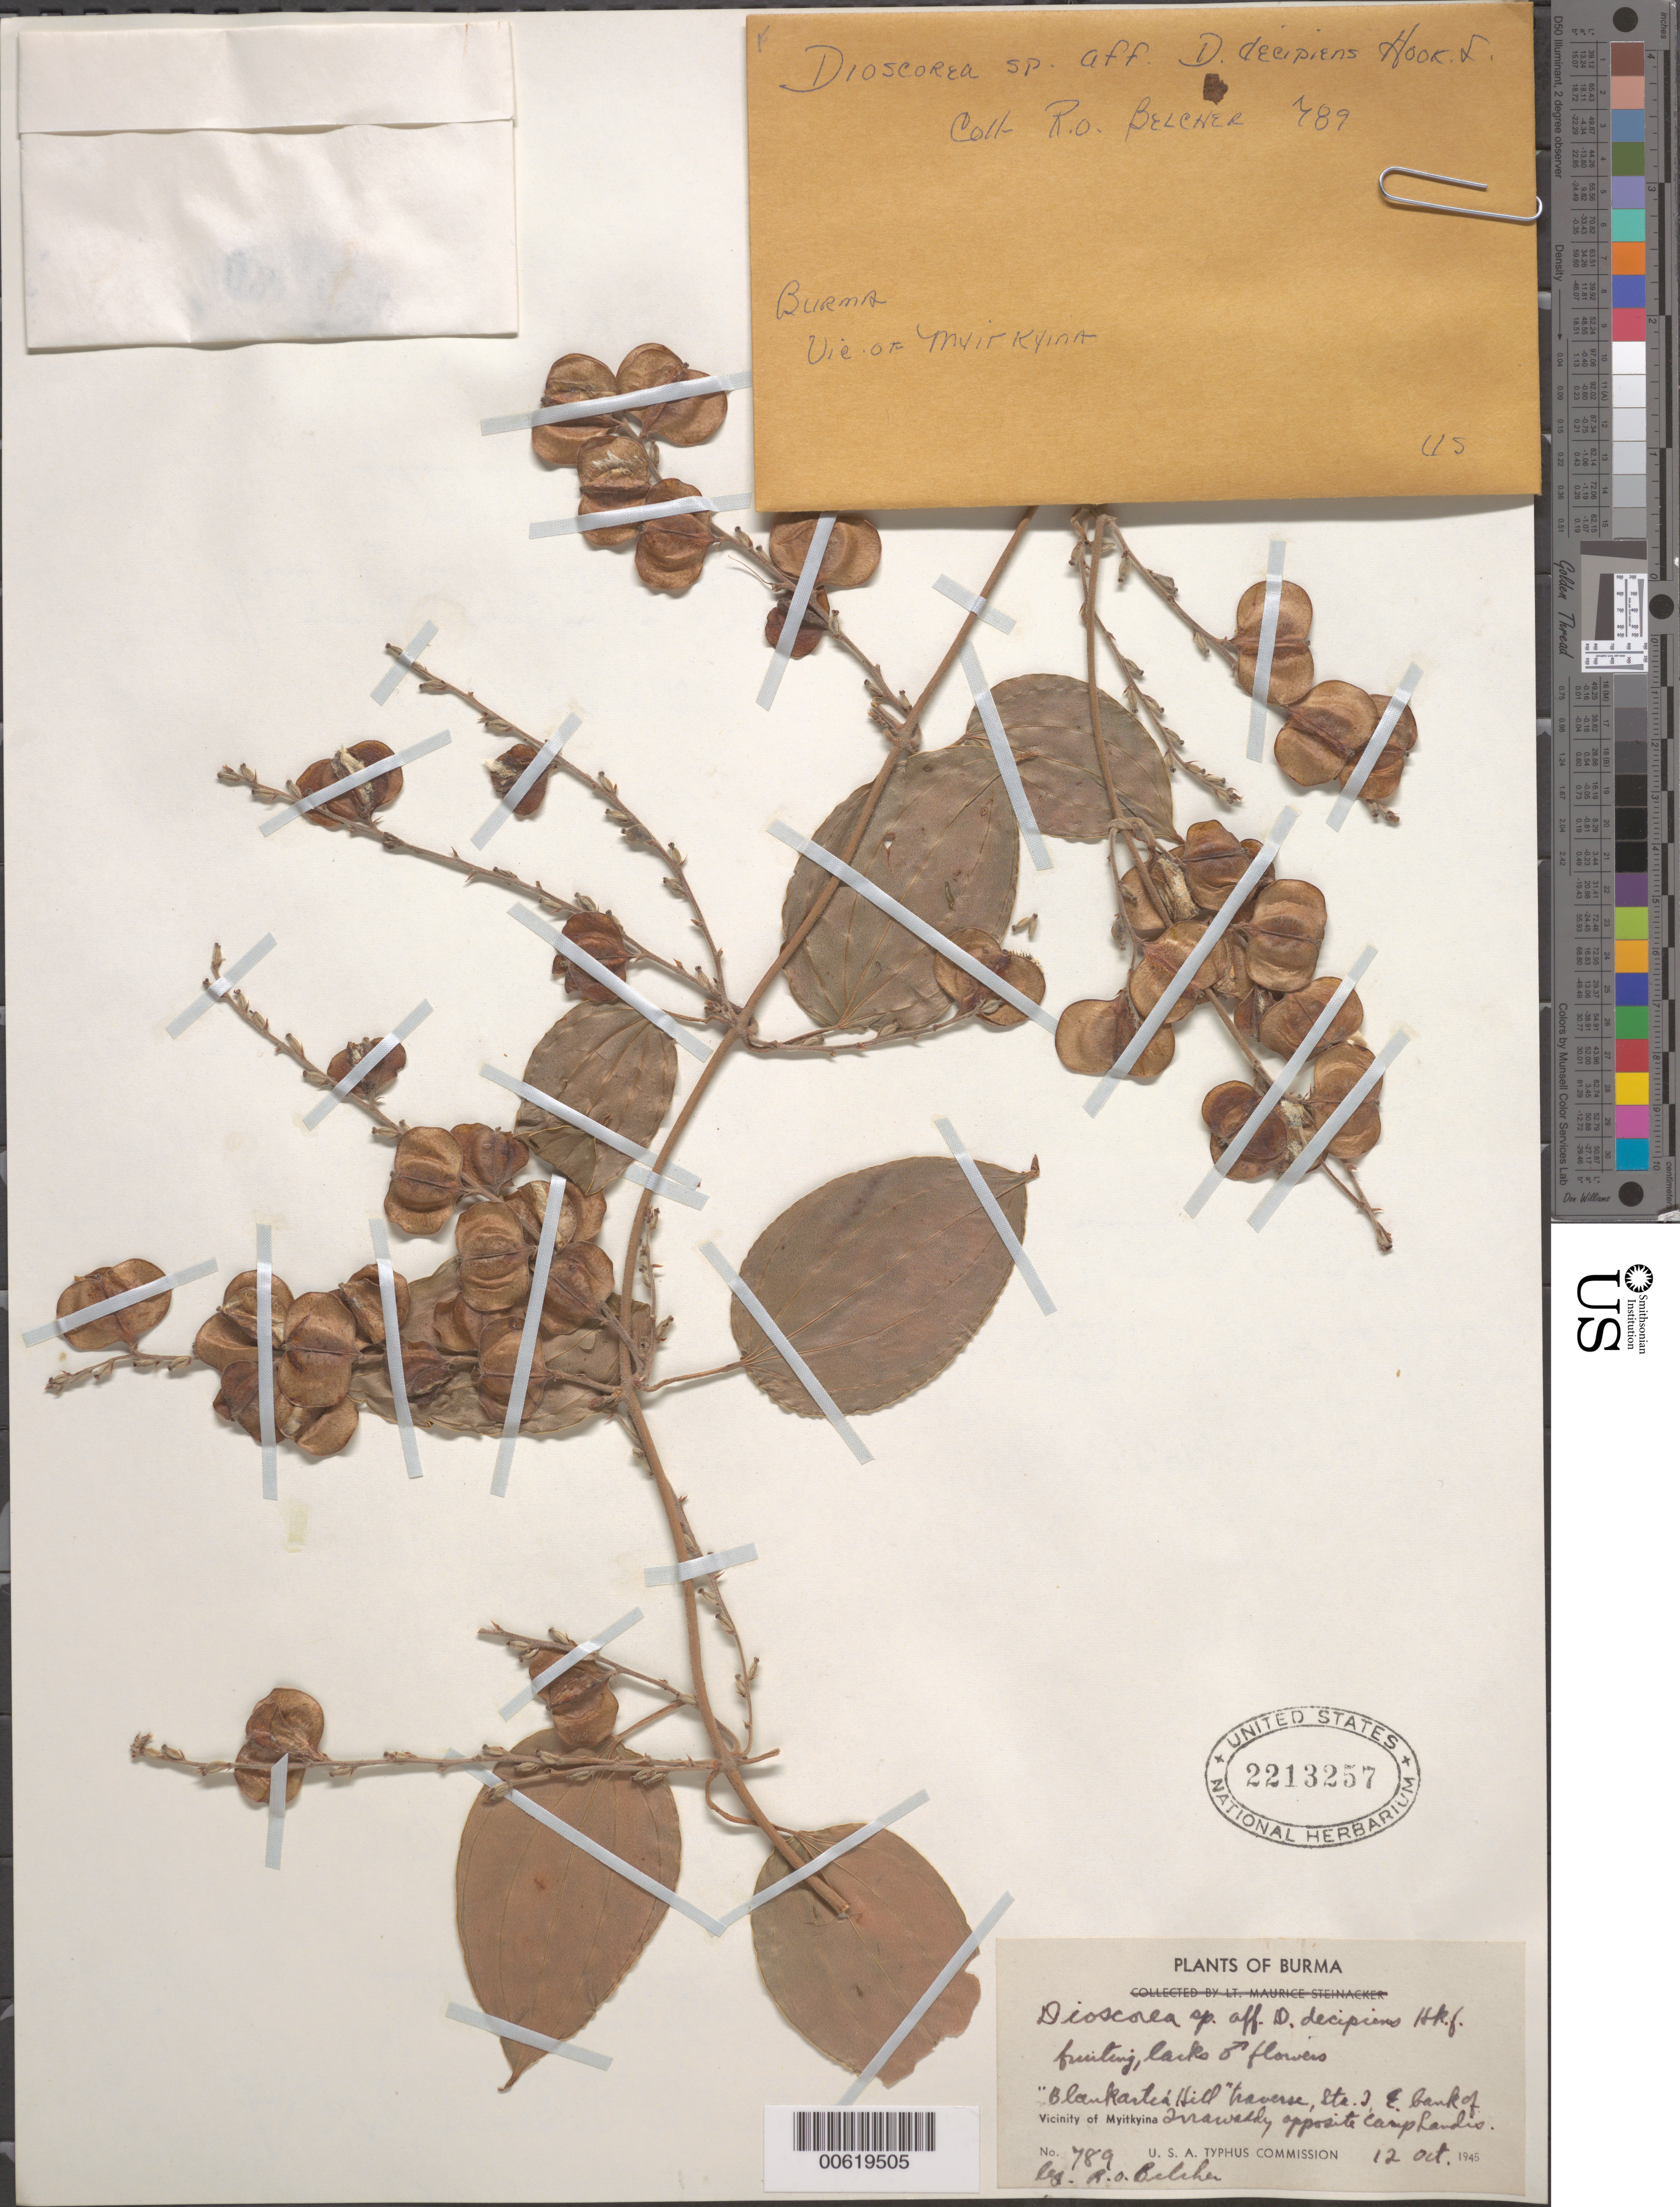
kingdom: Plantae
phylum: Tracheophyta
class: Liliopsida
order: Dioscoreales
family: Dioscoreaceae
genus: Dioscorea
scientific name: Dioscorea decipiens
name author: Hook. f.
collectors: R. Belcher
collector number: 789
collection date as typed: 12 Oct 1945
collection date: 1945-10-12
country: Myanmar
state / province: Kachin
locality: Myitkyina, Blankartia hill because station 2 east bank of Ayeyawaddy opposite Camp Landis.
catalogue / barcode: US 2213257